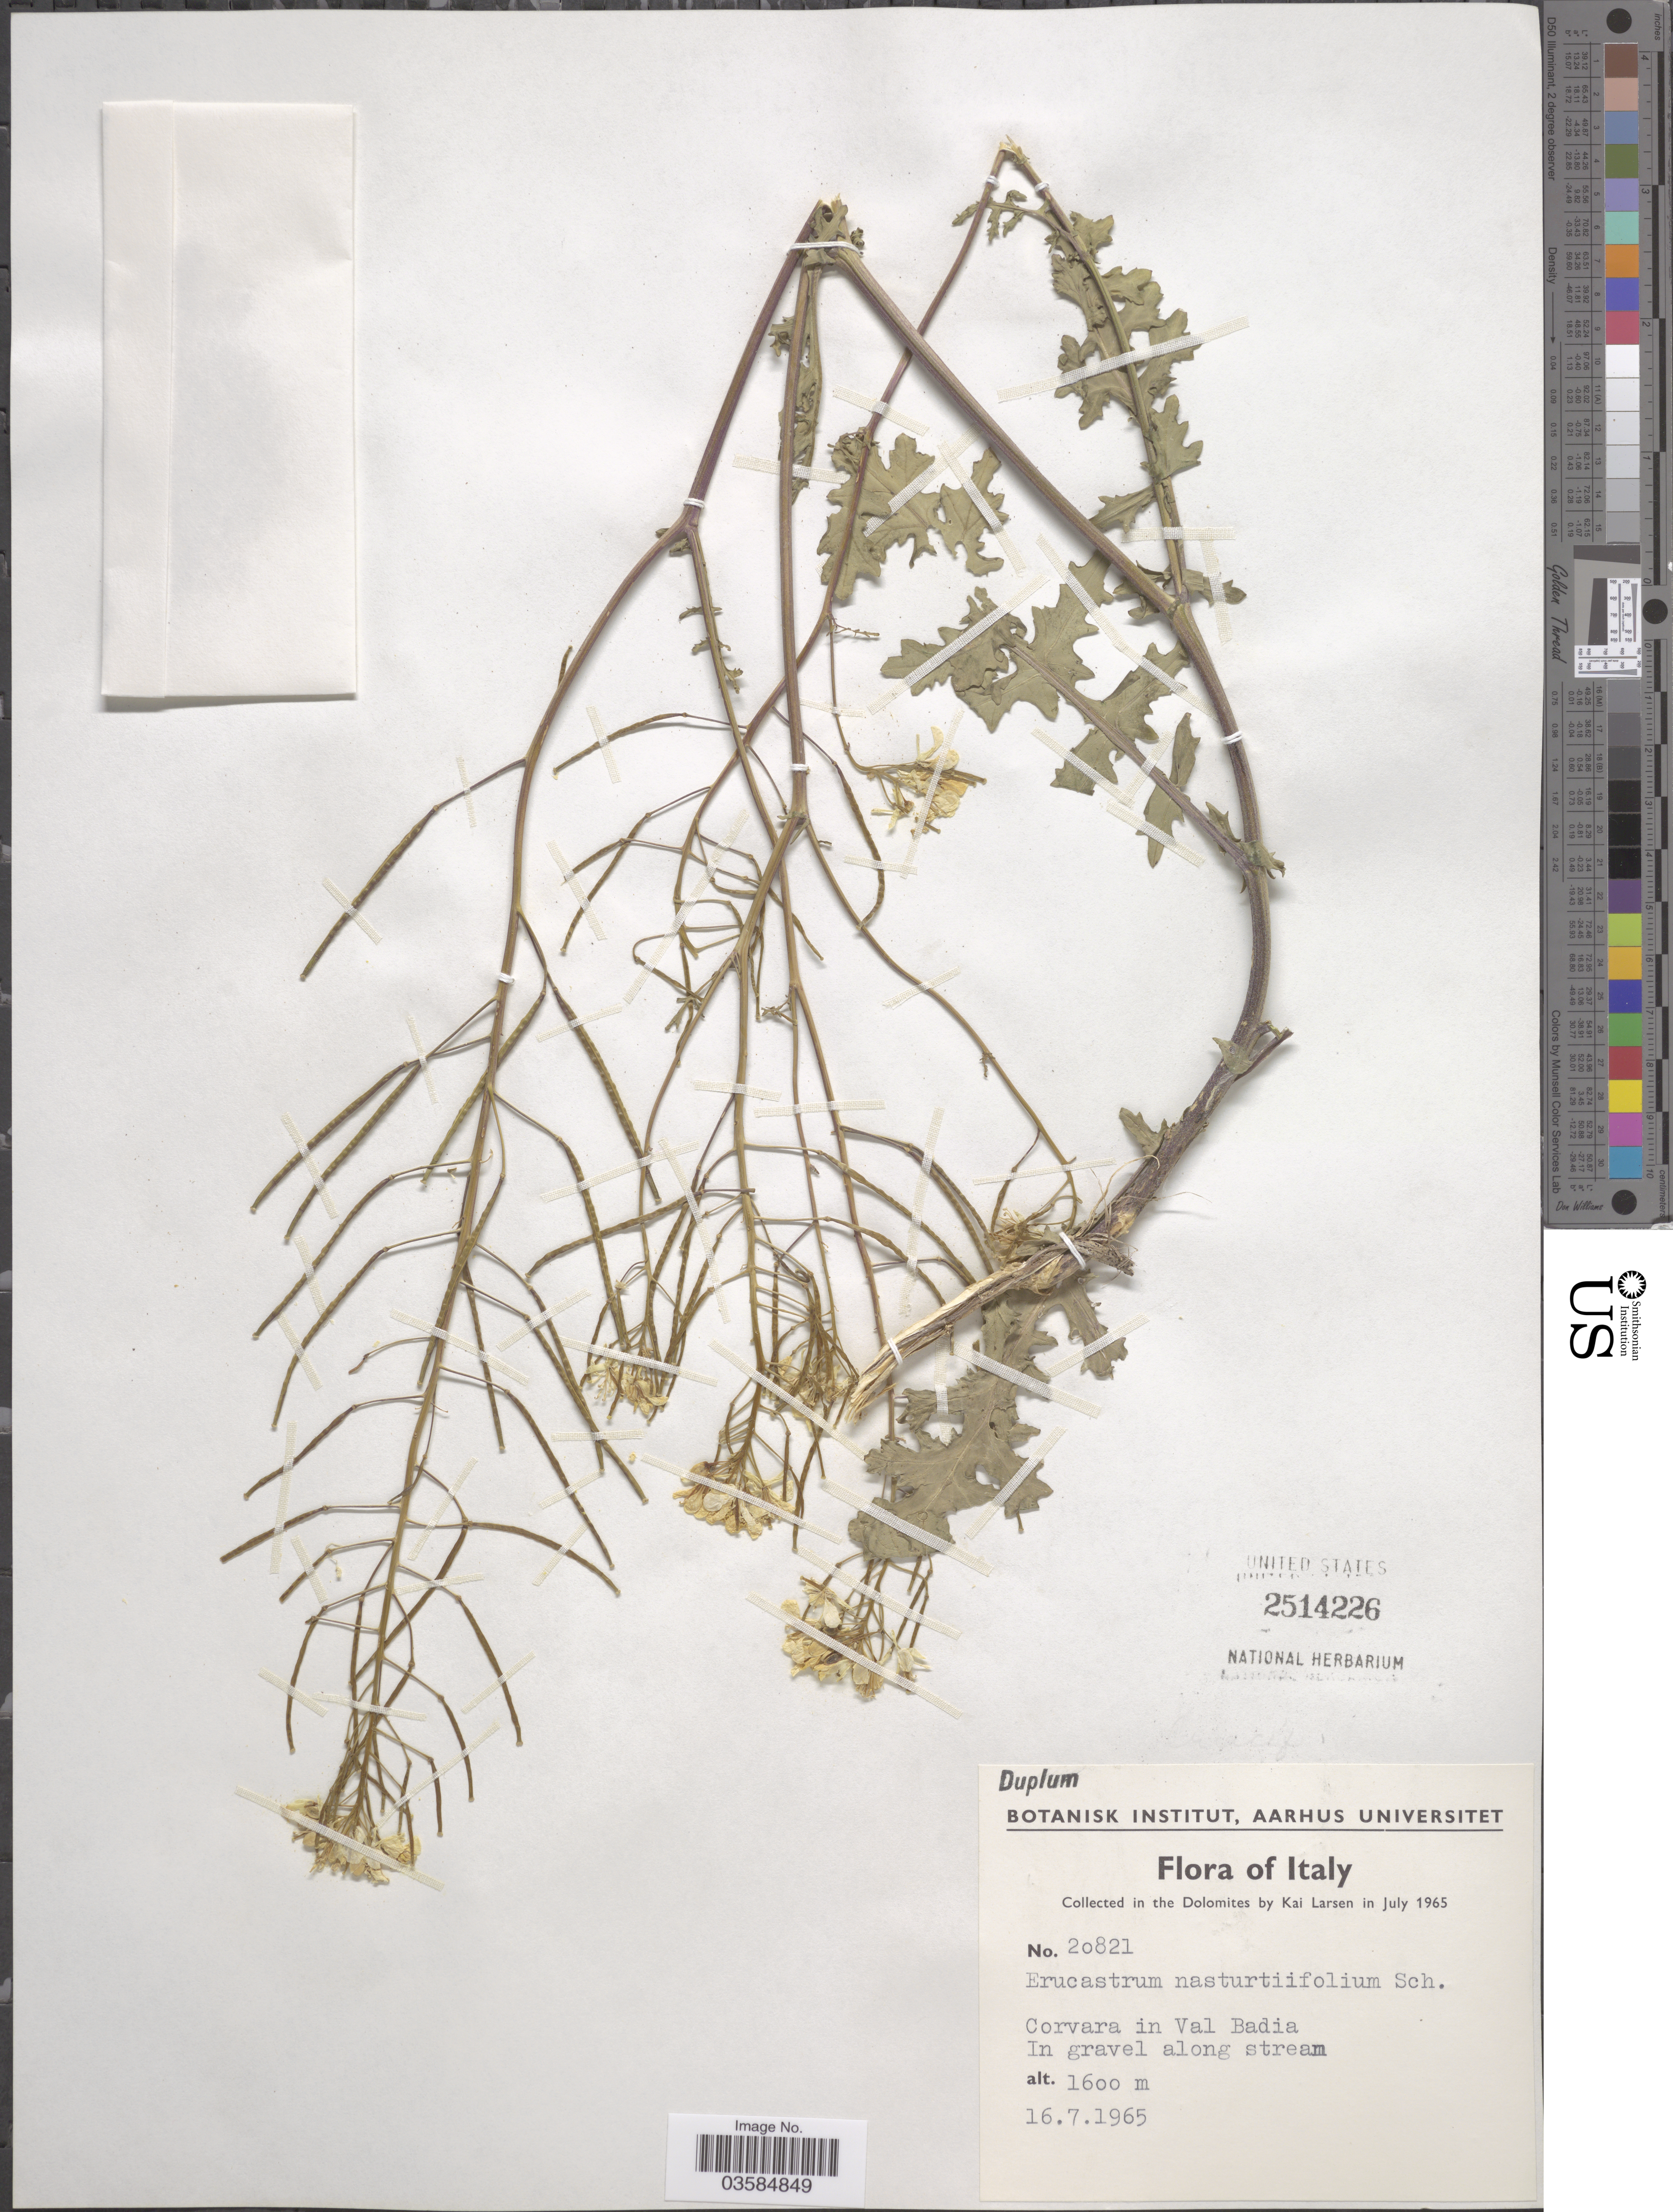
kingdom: Plantae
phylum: Tracheophyta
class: Magnoliopsida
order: Brassicales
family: Brassicaceae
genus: Erucastrum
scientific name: Erucastrum nasturtiifolium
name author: (Poir.) O.E. Schulz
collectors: K. Larsen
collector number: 20821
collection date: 1965-07-16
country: Italy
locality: The Dolomites. Corvara in Val Badia.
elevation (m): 1600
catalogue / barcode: US 2514226